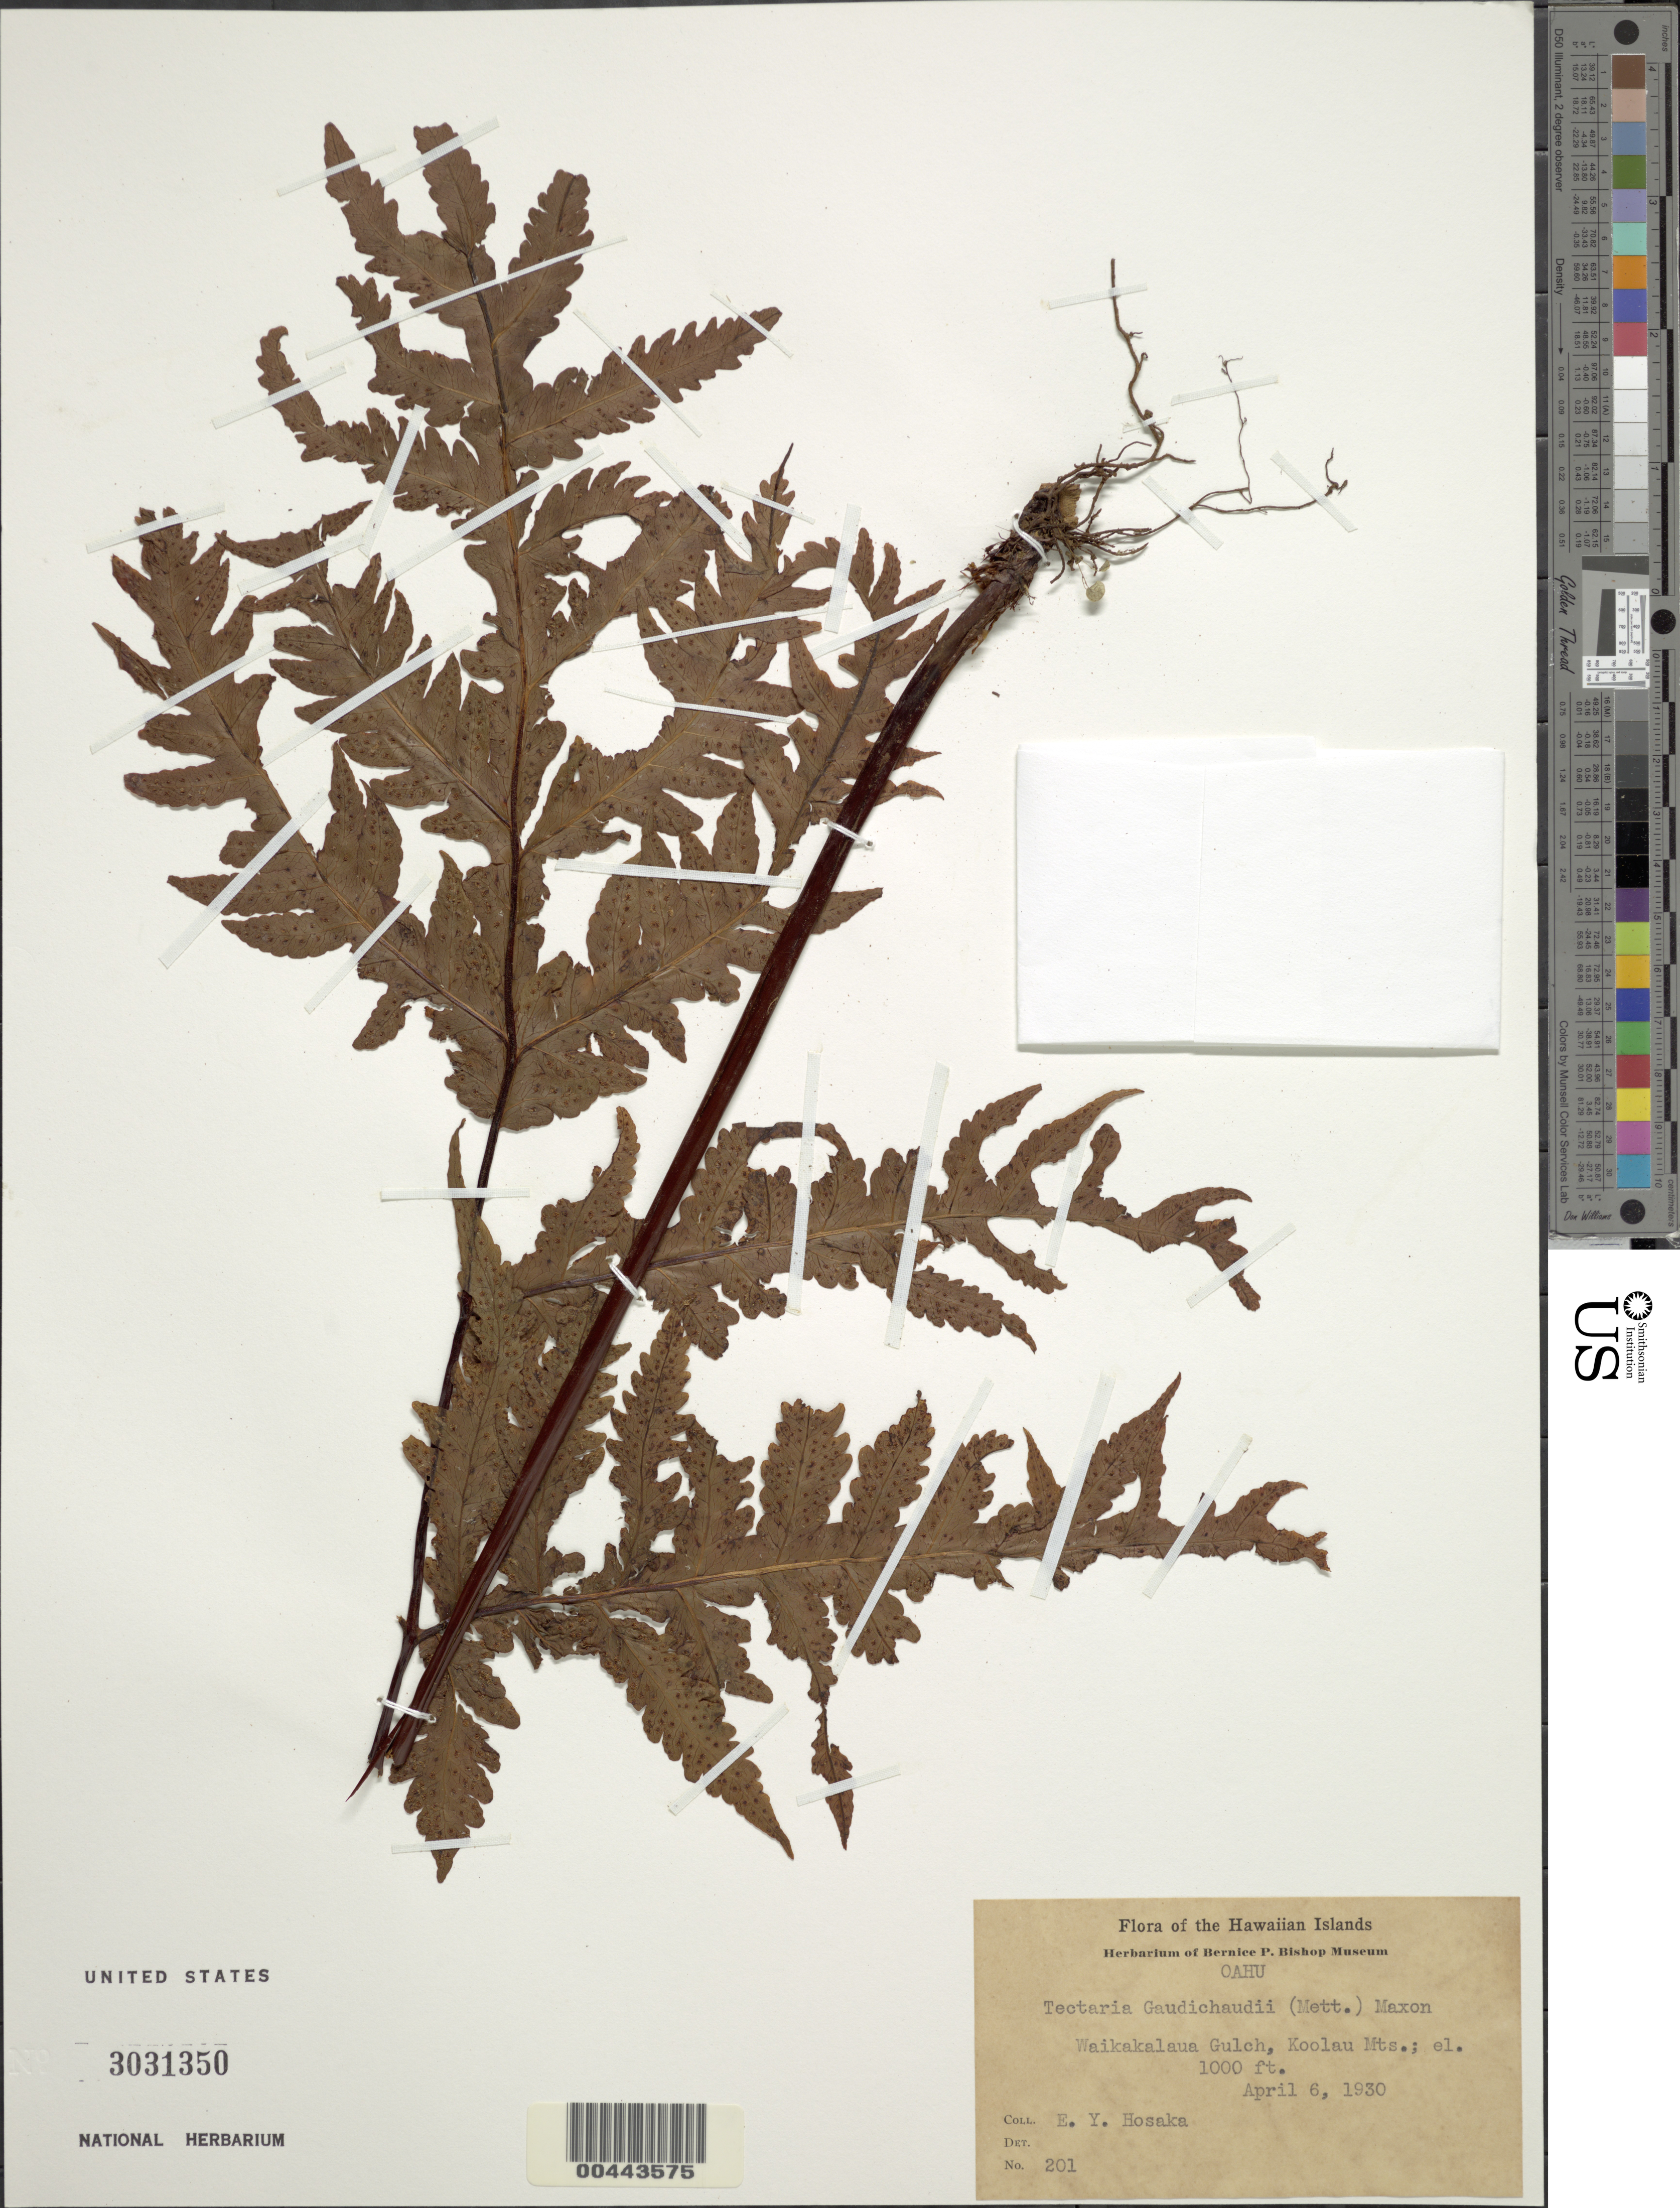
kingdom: Plantae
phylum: Tracheophyta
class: Polypodiopsida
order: Polypodiales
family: Tectariaceae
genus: Tectaria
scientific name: Tectaria gaudichaudii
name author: (Mett.) Maxon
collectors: E. Y. Hosaka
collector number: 201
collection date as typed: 6 Apr 1930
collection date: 1930-04-06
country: United States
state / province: Hawaii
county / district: Honolulu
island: Oahu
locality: Waikakalaua Gulch, Koolau Mts.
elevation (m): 305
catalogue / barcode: US 3031350